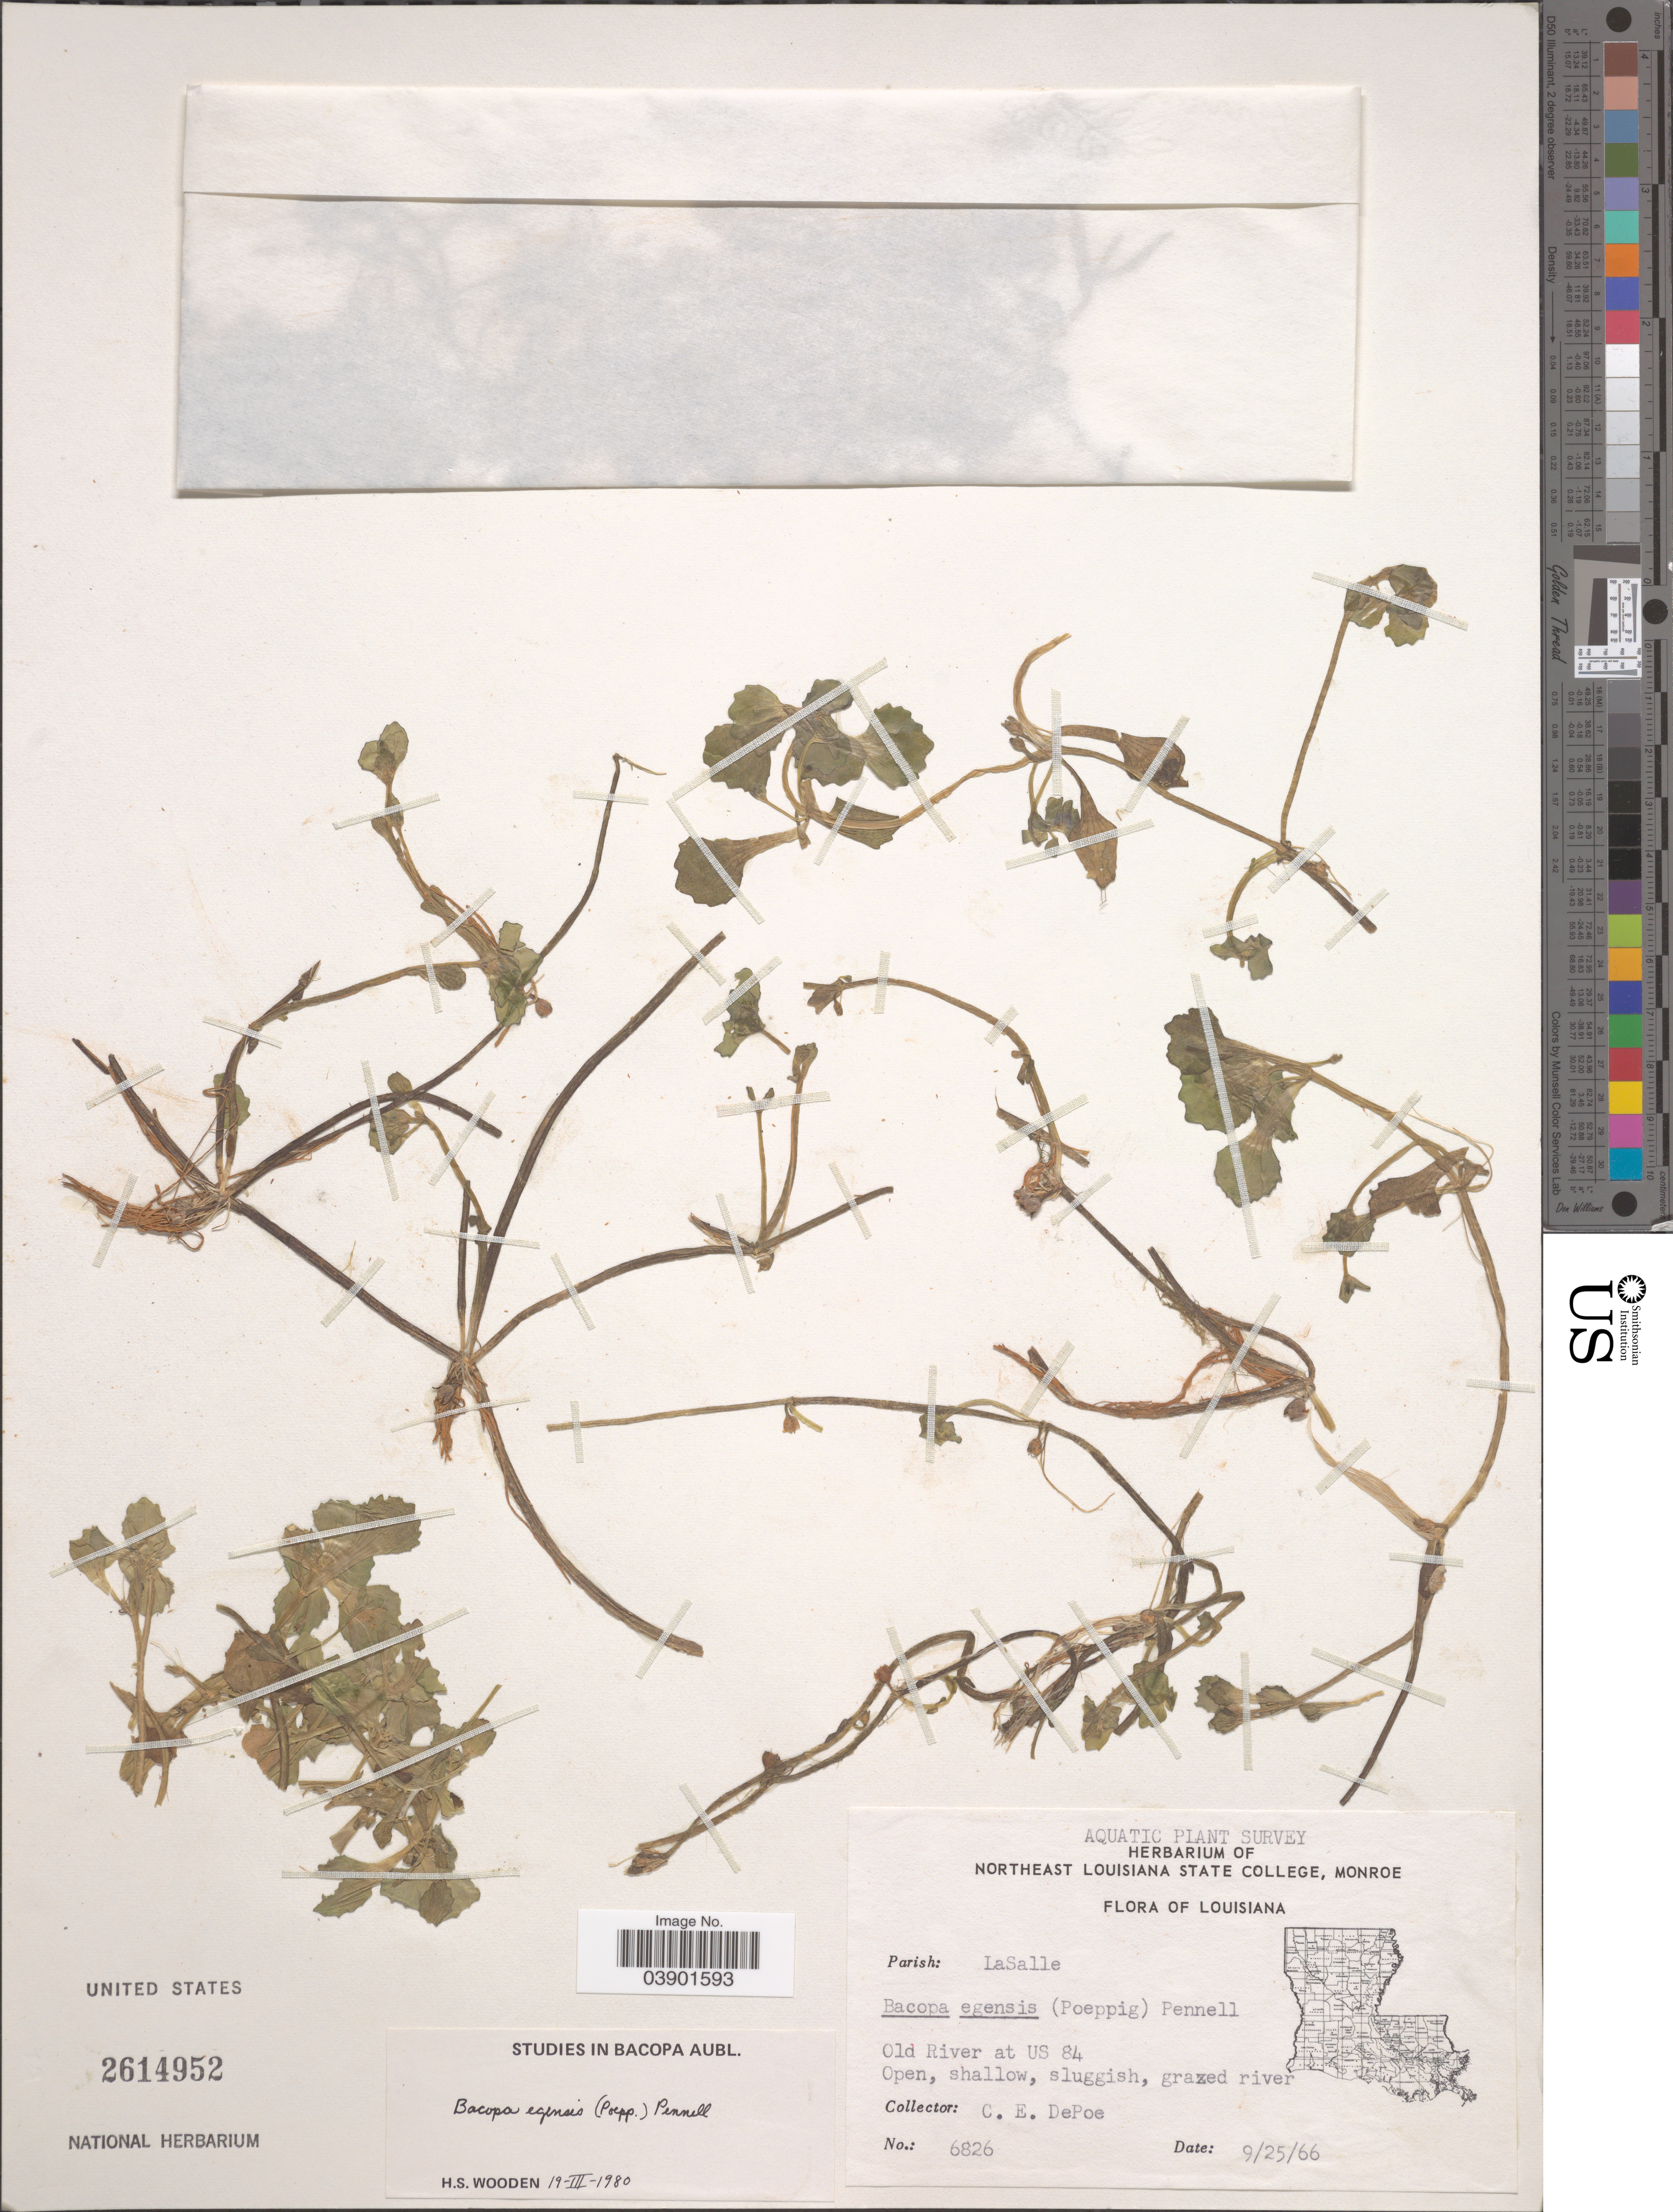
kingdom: Plantae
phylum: Tracheophyta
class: Magnoliopsida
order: Lamiales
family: Plantaginaceae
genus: Bacopa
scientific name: Bacopa egensis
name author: (Poepp.) Pennell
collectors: C. DePoe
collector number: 6826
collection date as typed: Transcribed d/m/y: 25/9/66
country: United States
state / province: Louisiana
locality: Parish: LaSalle. Old River at US 84.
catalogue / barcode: US 2614952